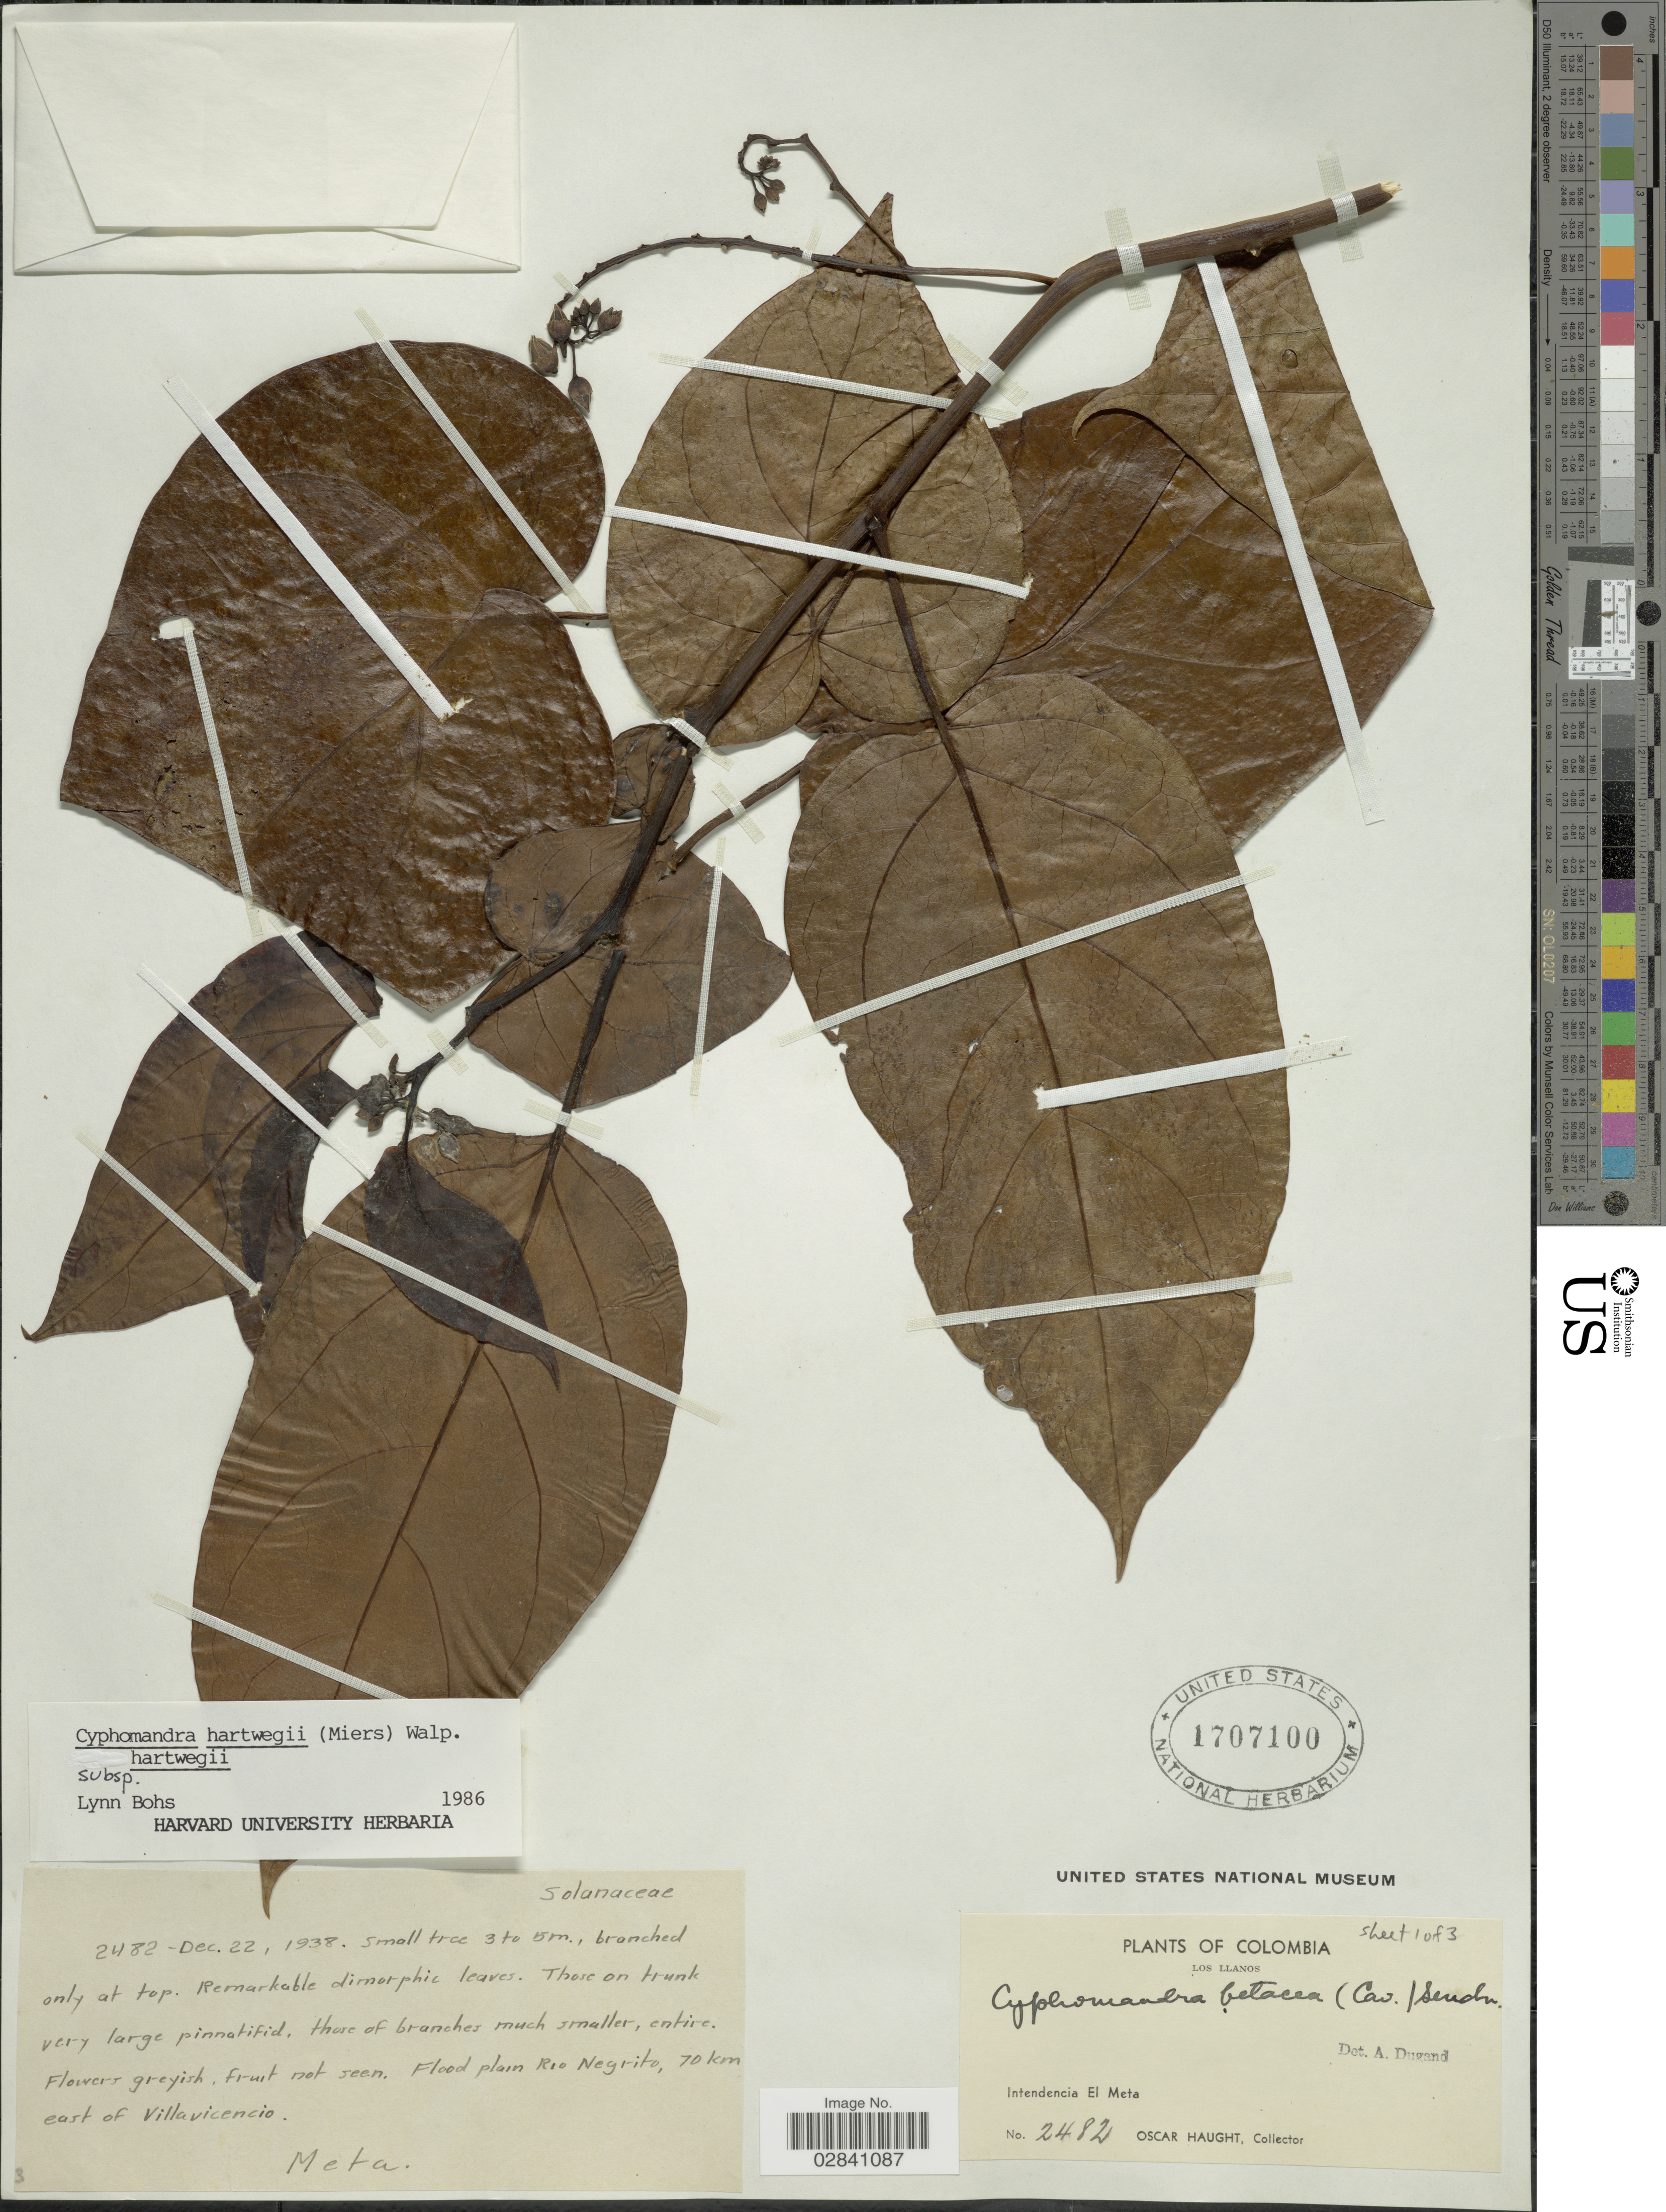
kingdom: Plantae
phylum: Tracheophyta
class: Magnoliopsida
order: Solanales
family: Solanaceae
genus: Cyphomandra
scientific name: Cyphomandra hartwegii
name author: (Miers) Sendtn. ex Walp.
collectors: O. Haught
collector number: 2482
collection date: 1938-12-22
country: Colombia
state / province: Meta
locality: Flood plain Rio Negrito, 70 km east of Villavicencio. Los Llanos. Intendencia El Meta.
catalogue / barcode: US 1707100